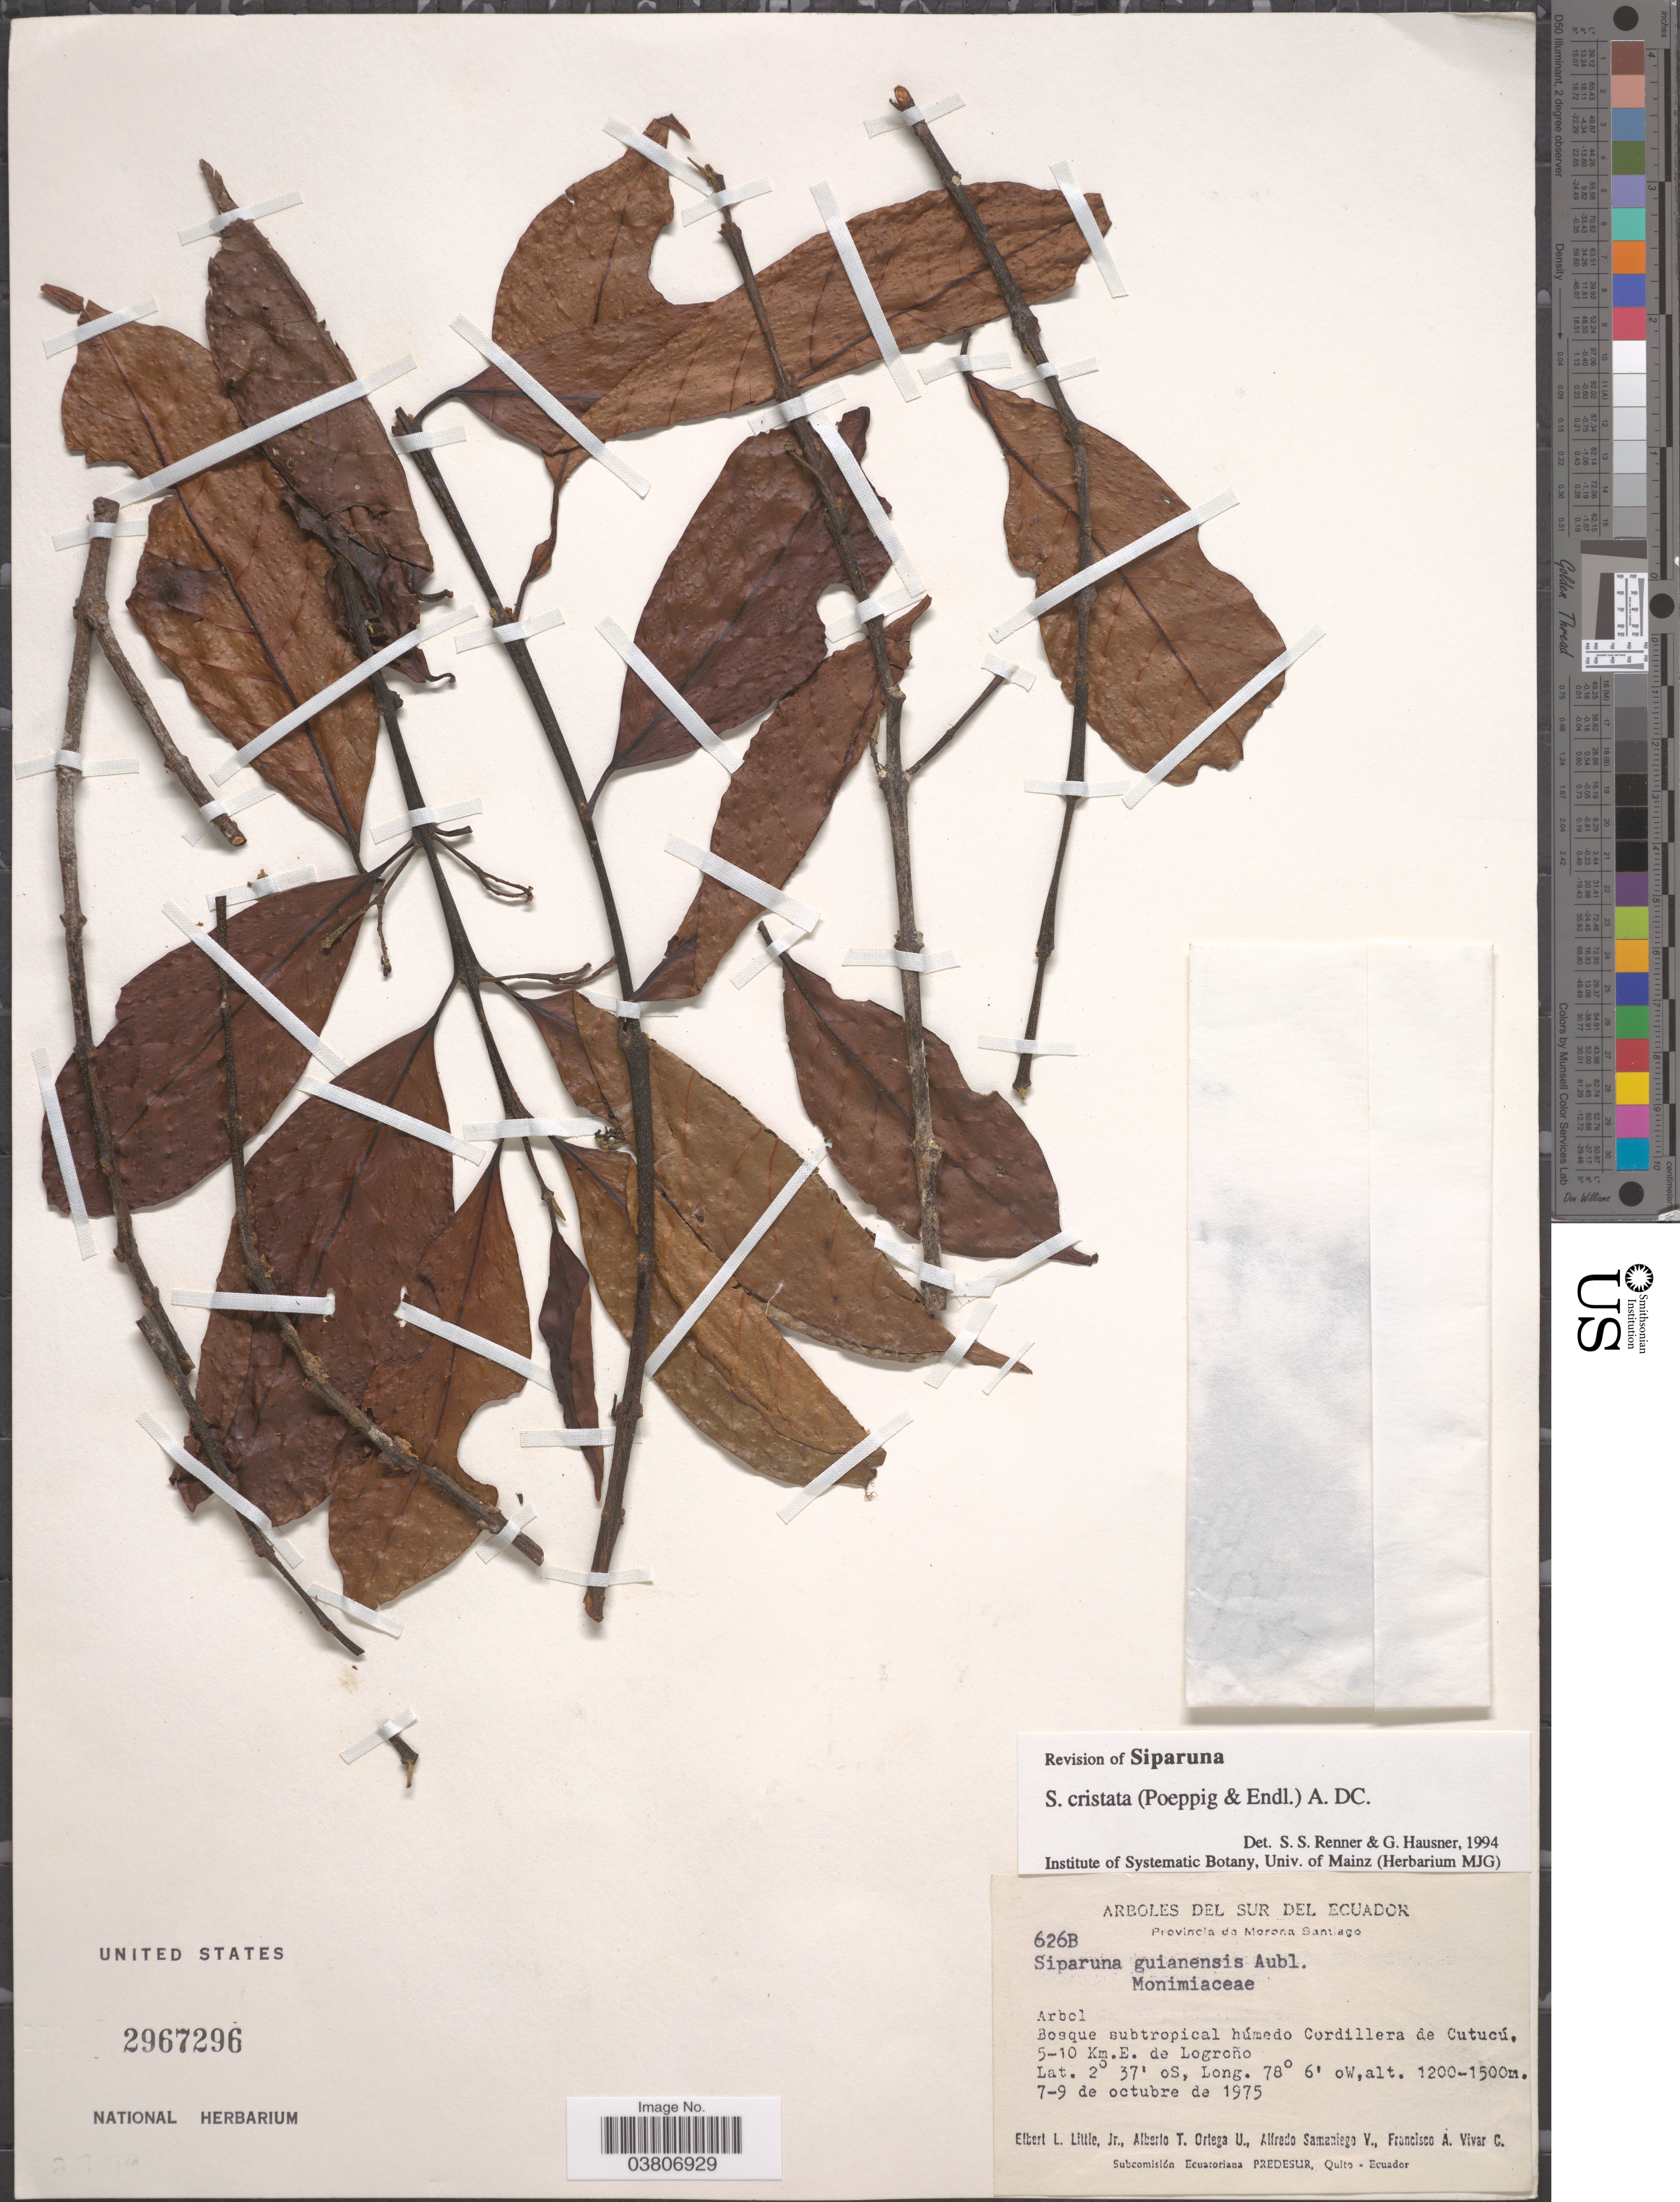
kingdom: Plantae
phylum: Tracheophyta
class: Magnoliopsida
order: Laurales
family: Siparunaceae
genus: Siparuna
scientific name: Siparuna cristata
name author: (Poepp. & Endl.) A. DC.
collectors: E. L. Little, A. T. Ortega U., A. Samaniego V. & F. A. Vivar C.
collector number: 626B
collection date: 1975-10-07/1975-10-09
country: Ecuador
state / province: Morona-Santiago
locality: Del Sur del Ecuador. Cordillera de Cutucú, 5-10 Km. E. de Logroño.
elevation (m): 1200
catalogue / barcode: US 2967296